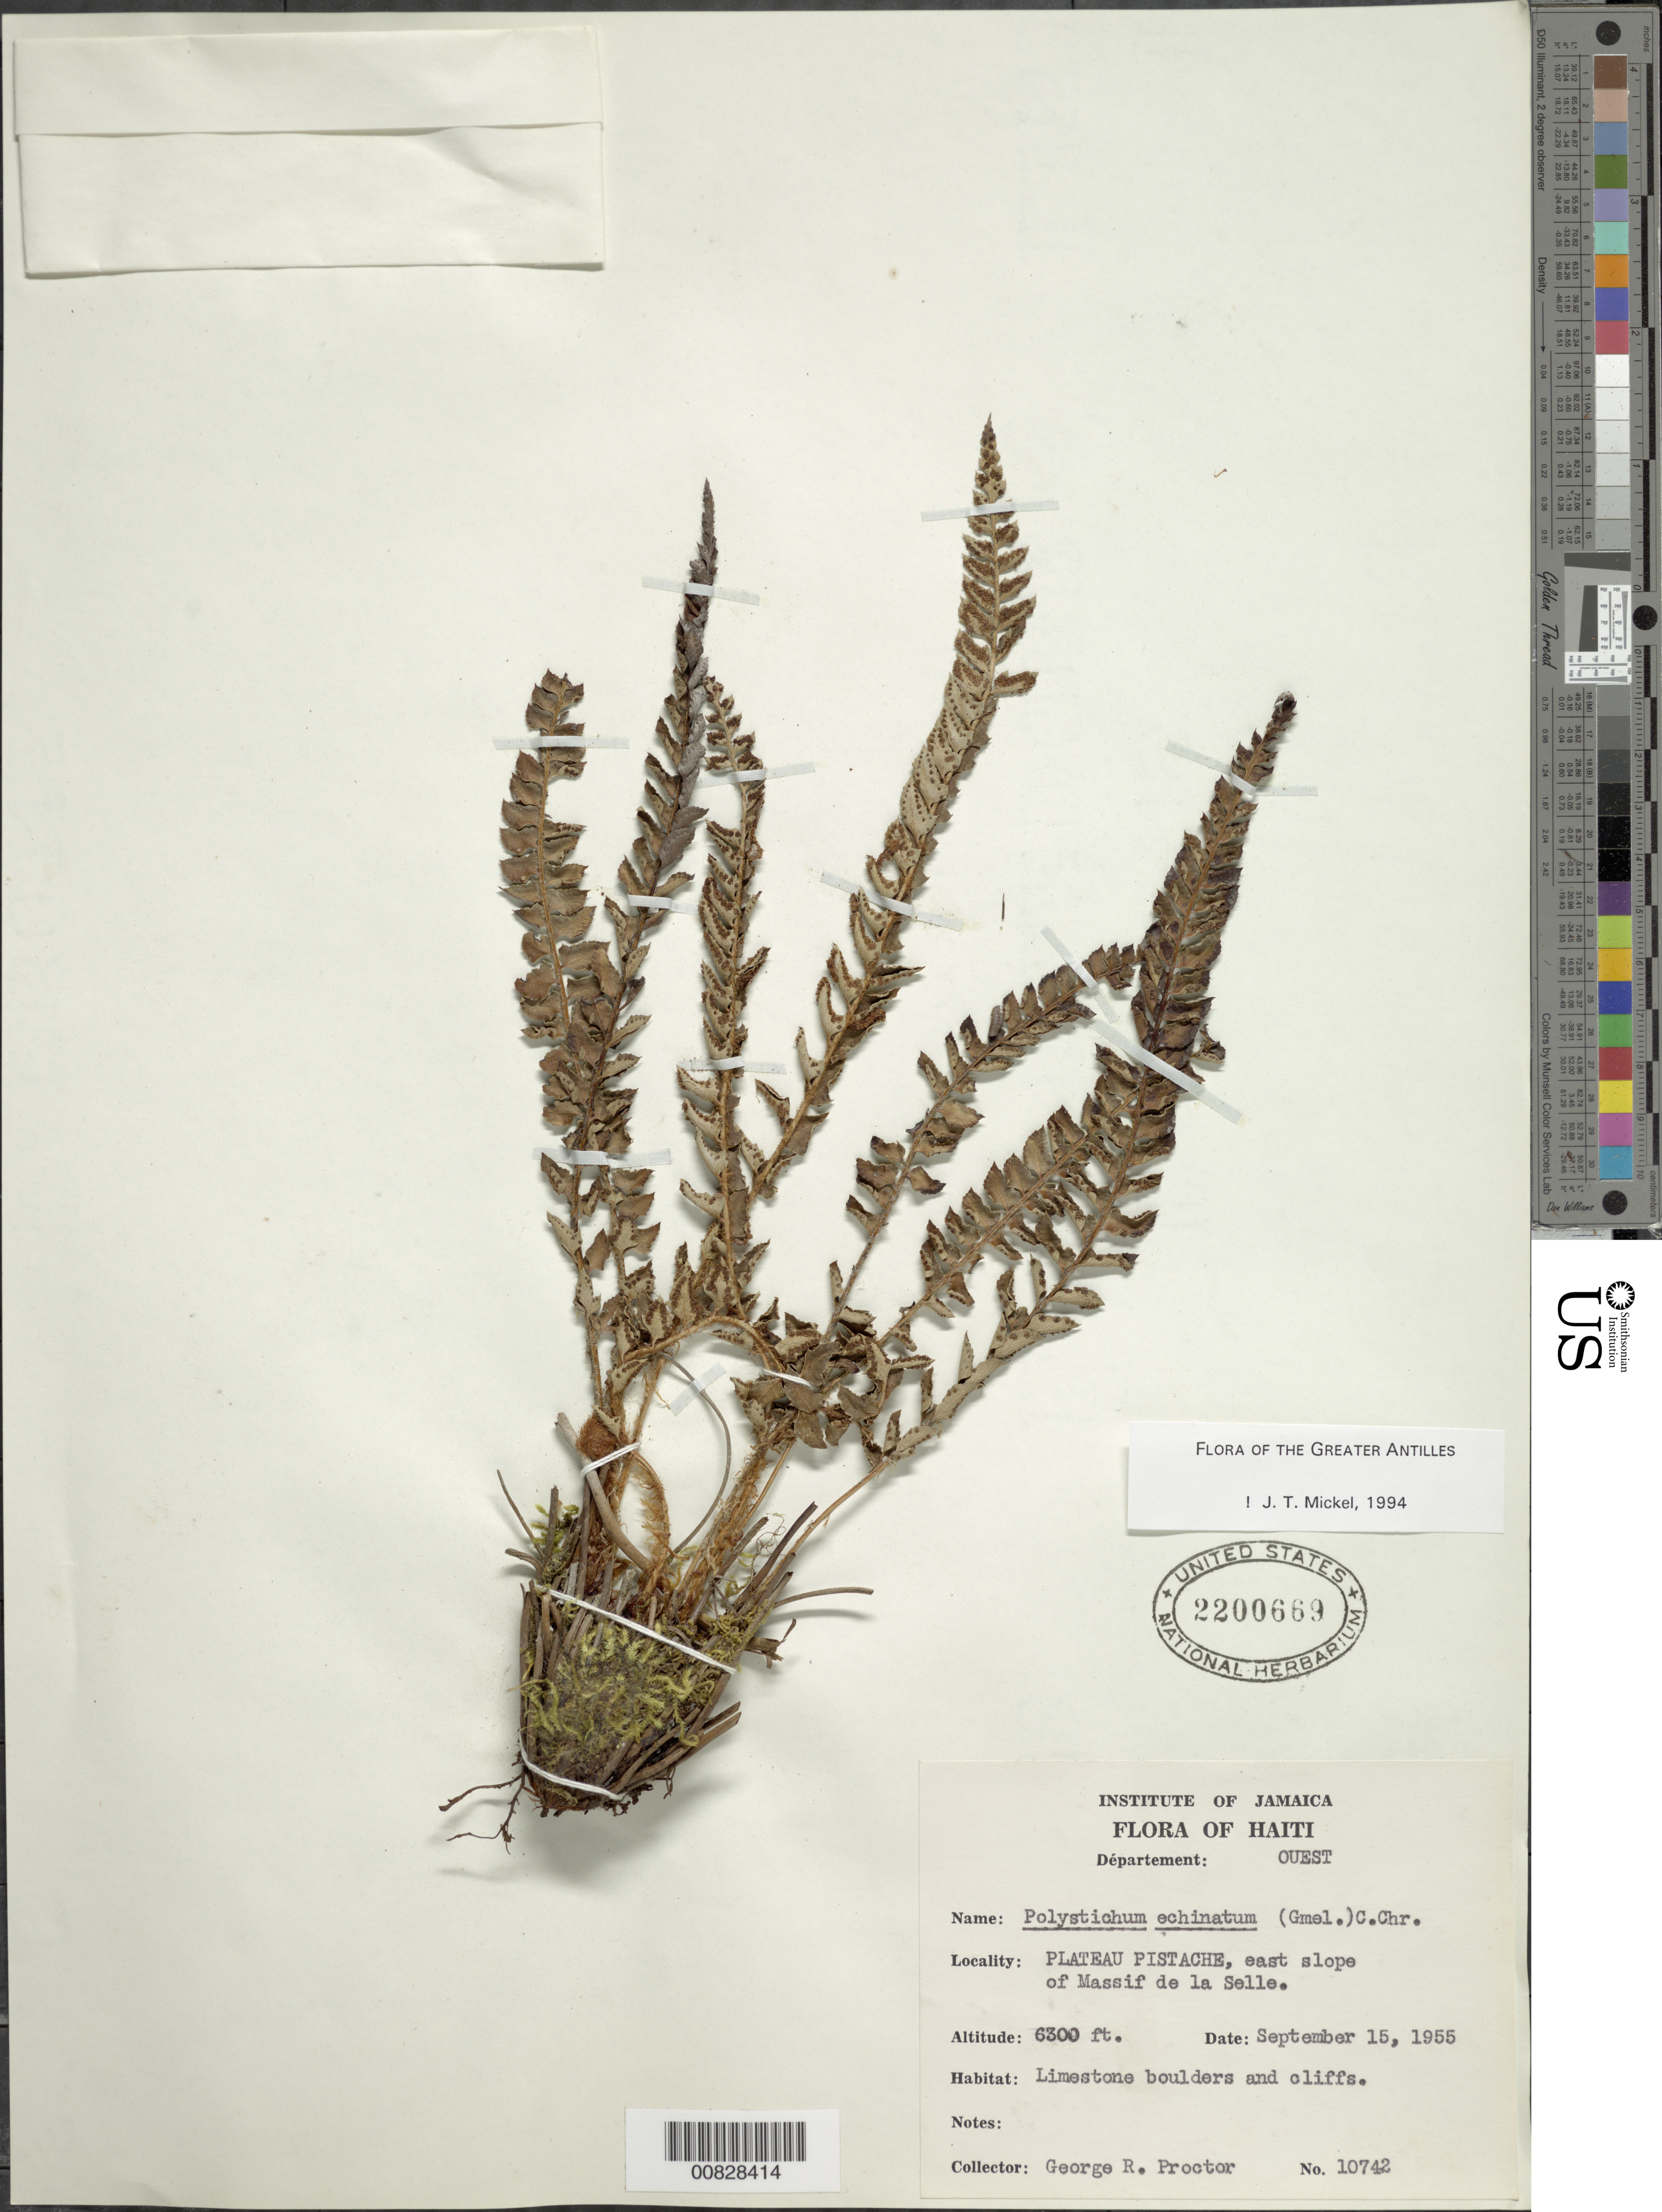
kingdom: Plantae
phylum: Tracheophyta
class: Polypodiopsida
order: Polypodiales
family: Dryopteridaceae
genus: Polystichum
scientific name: Polystichum echinatum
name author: (J.F. Gmel.) C. Chr.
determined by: Mickel, J. T., (NY), New York Botanical Garden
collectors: G. R. Proctor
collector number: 10742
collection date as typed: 15 Sep 1955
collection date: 1955-09-15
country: Haiti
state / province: Ouest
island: Hispaniola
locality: Plateau Pistache, E slope of Massif de la Selle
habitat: Limestone boulders and cliffs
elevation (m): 1920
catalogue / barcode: US 2200669